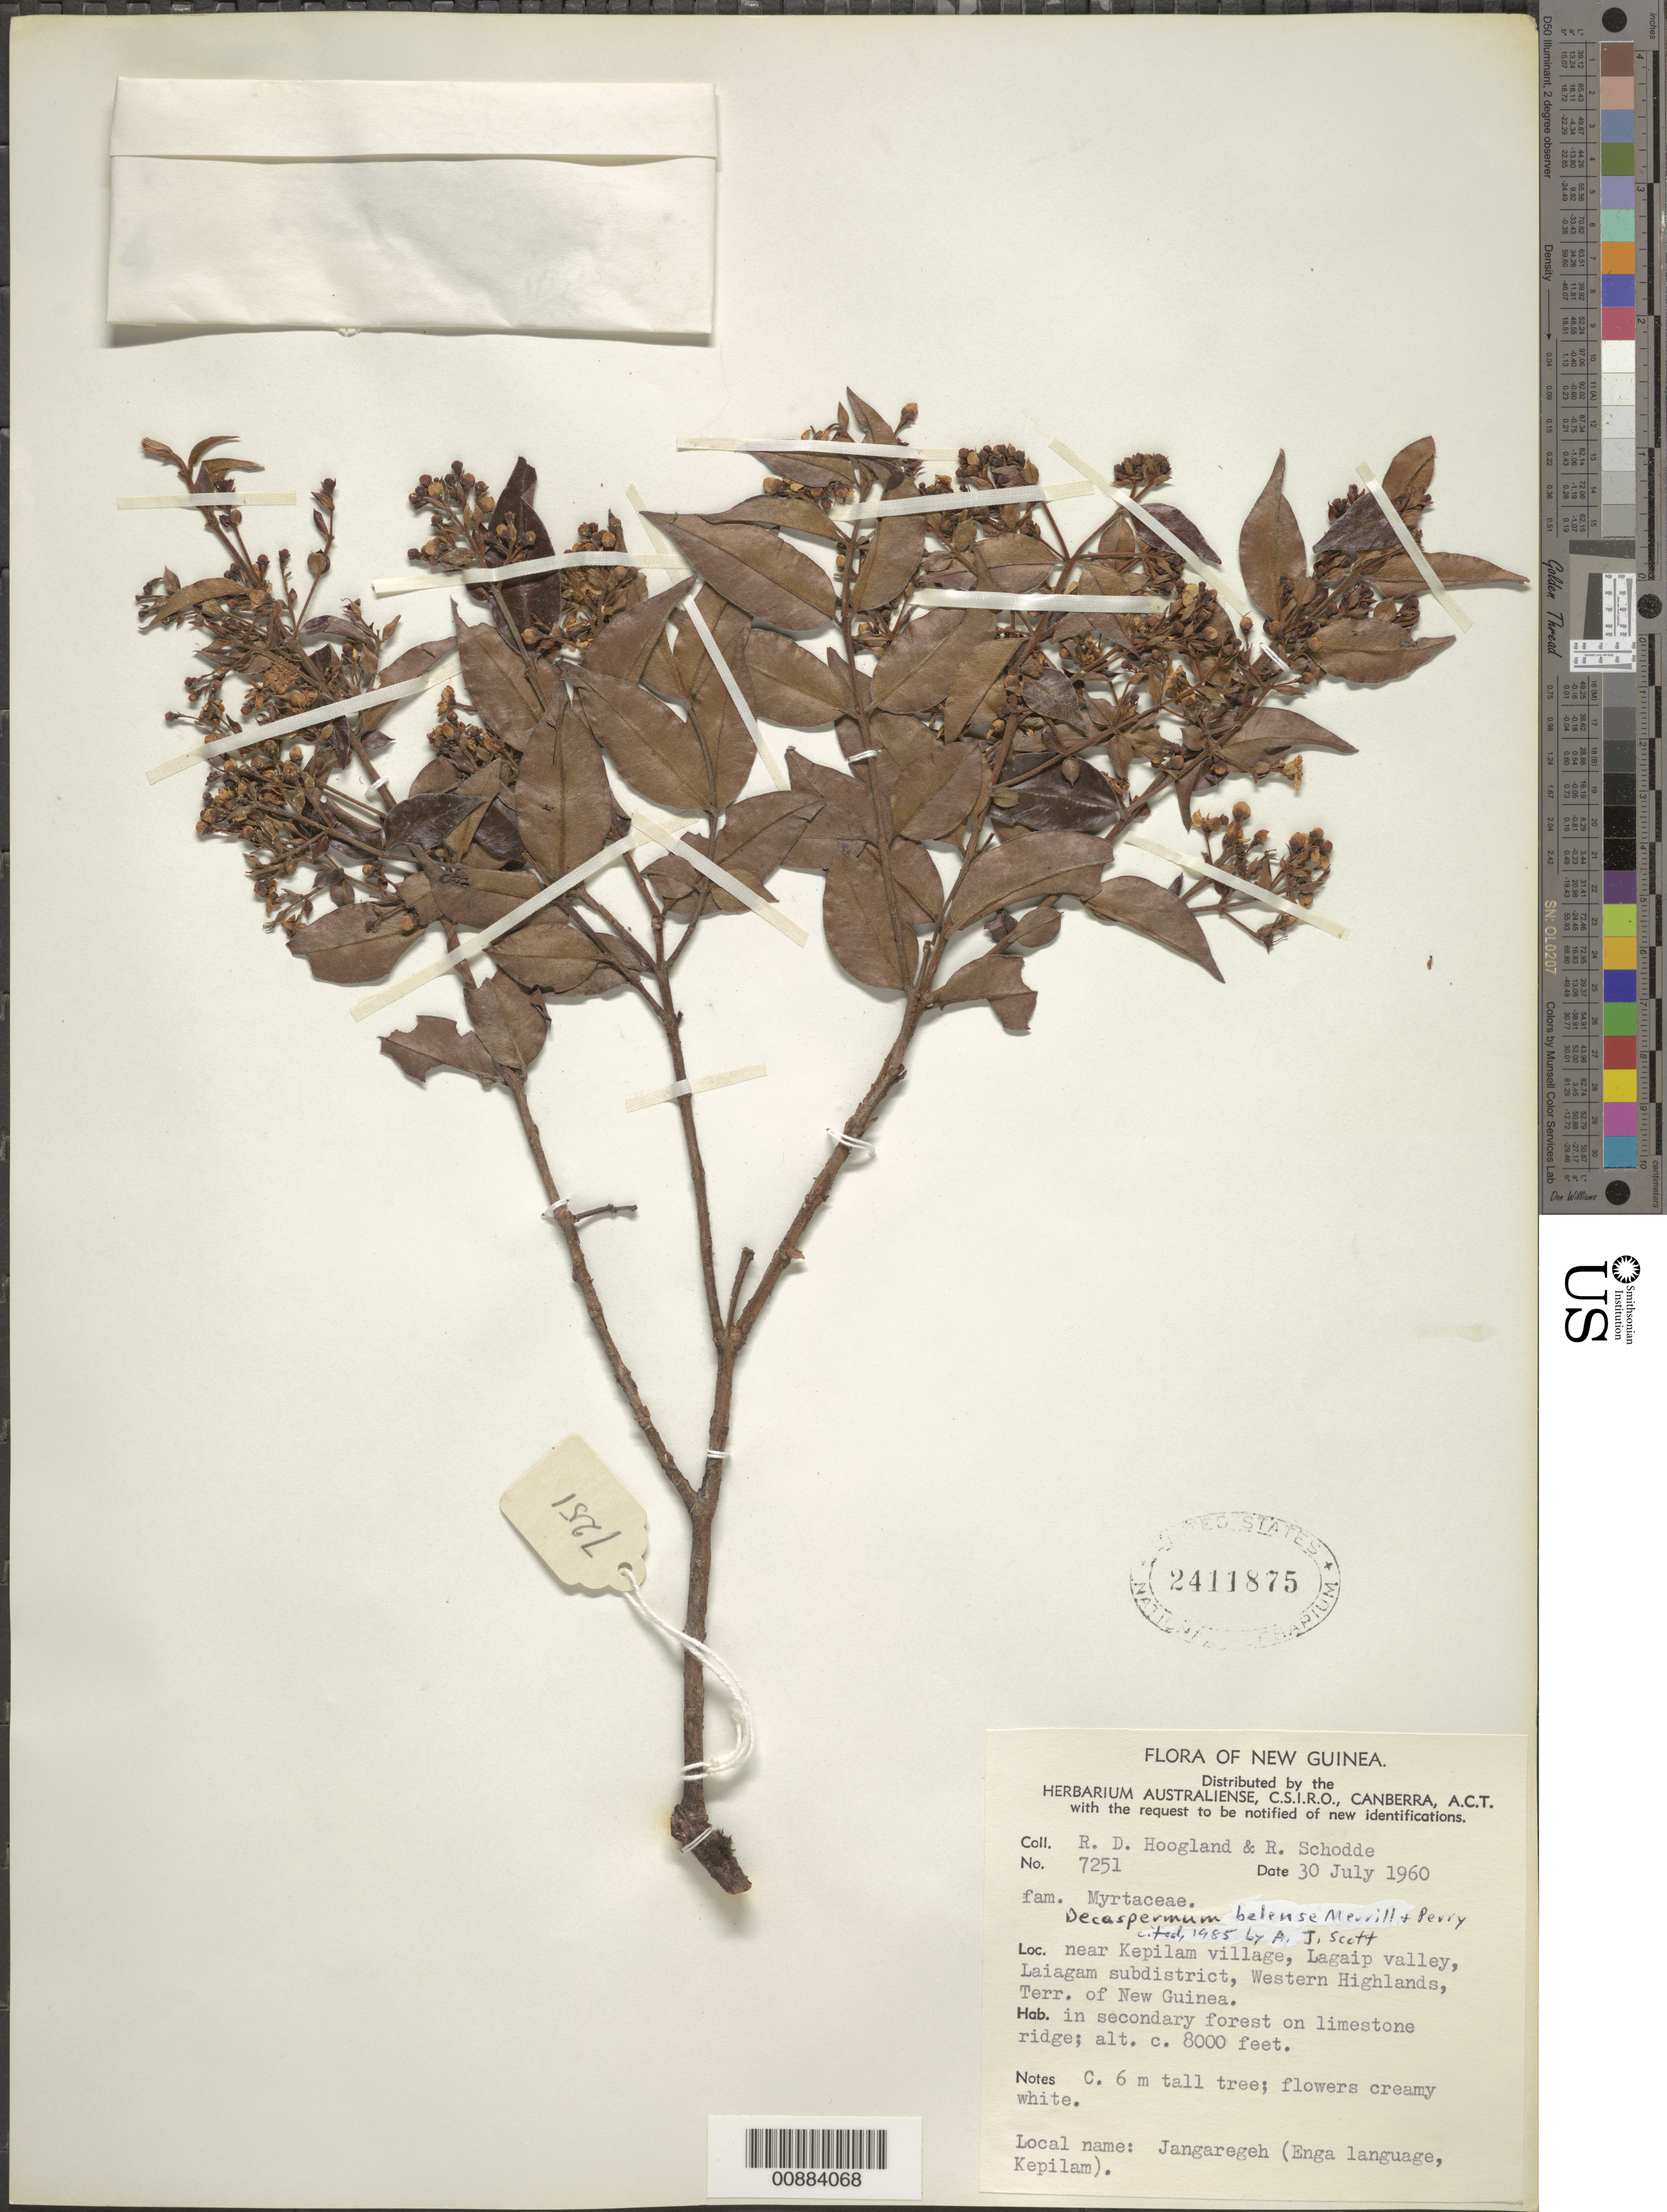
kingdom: Plantae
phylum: Tracheophyta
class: Magnoliopsida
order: Myrtales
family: Myrtaceae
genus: Decaspermum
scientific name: Decaspermum belense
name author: Merr. & L.M. Perry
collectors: R. D. Hoogland & R. Schodde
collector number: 7251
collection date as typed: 30 Jul 1960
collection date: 1960-07-30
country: Papua New Guinea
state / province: Enga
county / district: Laiagam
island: New Guinea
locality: near Kepilam village, Lagaip valley, Laiagam subdistrict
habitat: in secondary forest on limestone ridge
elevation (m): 2438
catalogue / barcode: US 2411875